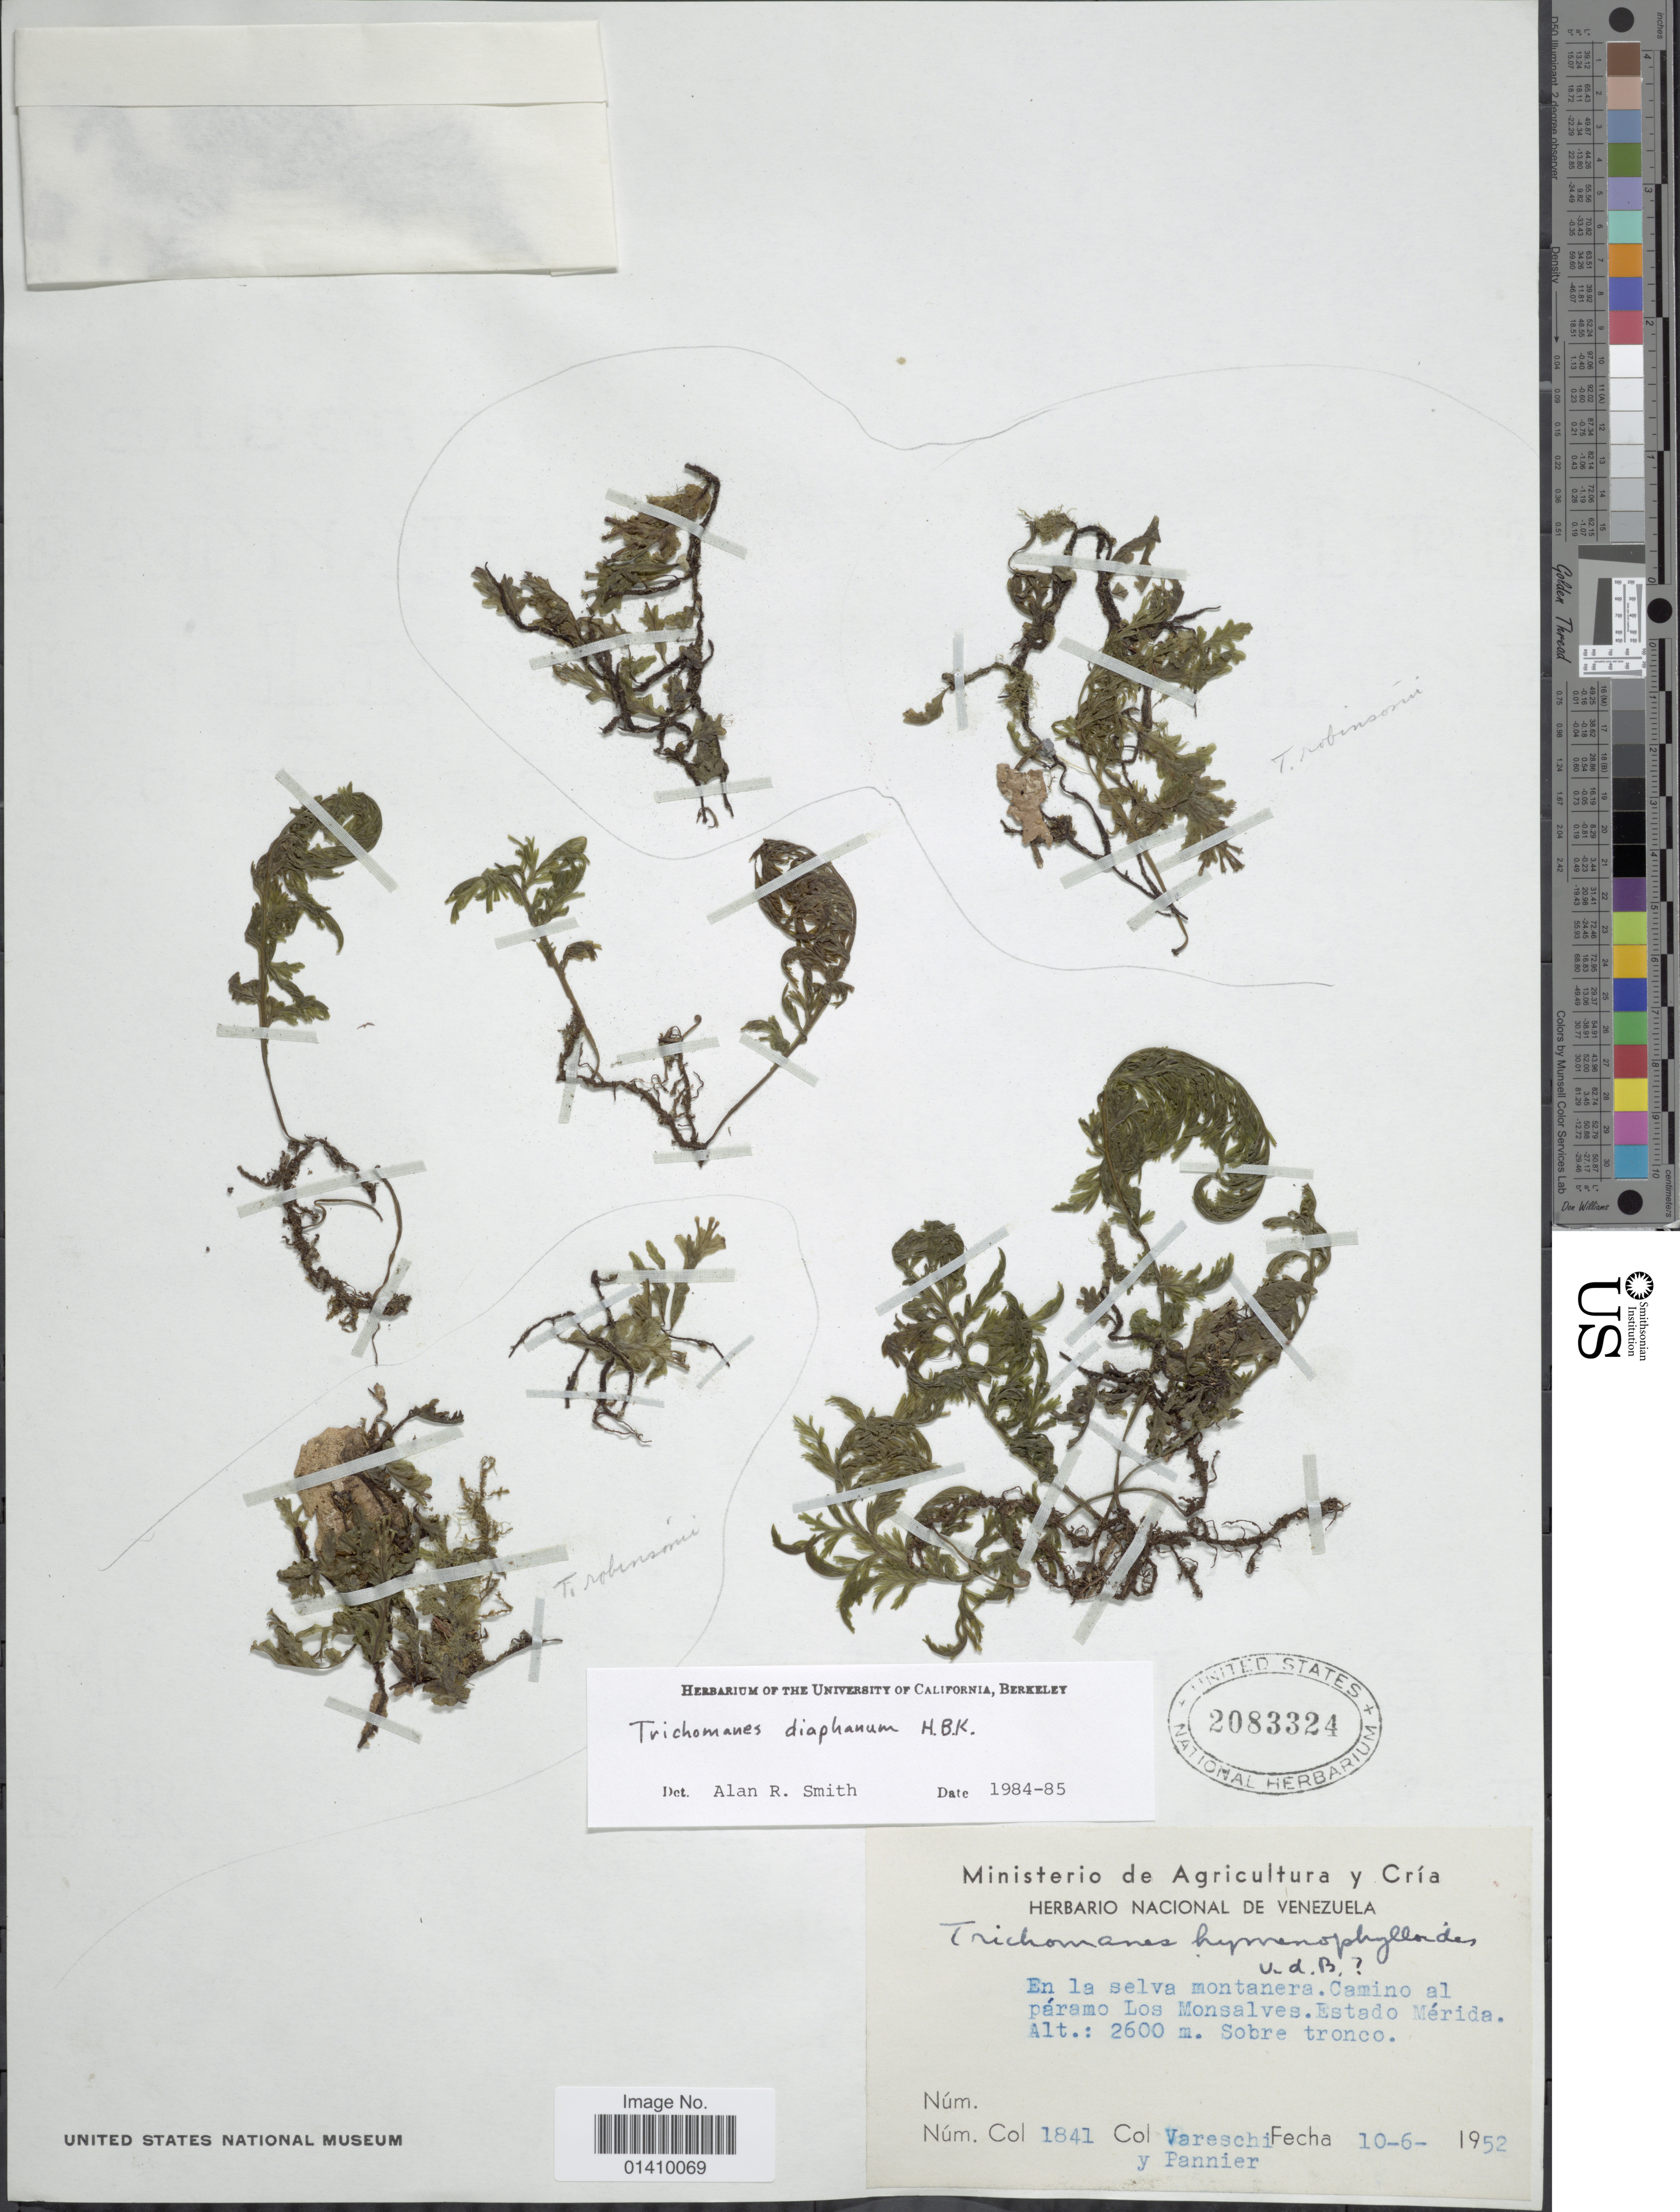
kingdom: Plantae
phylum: Tracheophyta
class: Polypodiopsida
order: Hymenophyllales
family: Hymenophyllaceae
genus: Polyphlebium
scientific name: Polyphlebium diaphanum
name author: (Kunth) Ebihara & Dubuisson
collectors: -. Vareschi & F. Pannier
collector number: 1841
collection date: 1952-06-10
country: Venezuela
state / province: Mérida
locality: En la selva montanera camino al parambo Los Monsalves Estado Merida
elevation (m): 2600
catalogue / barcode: US 2083324